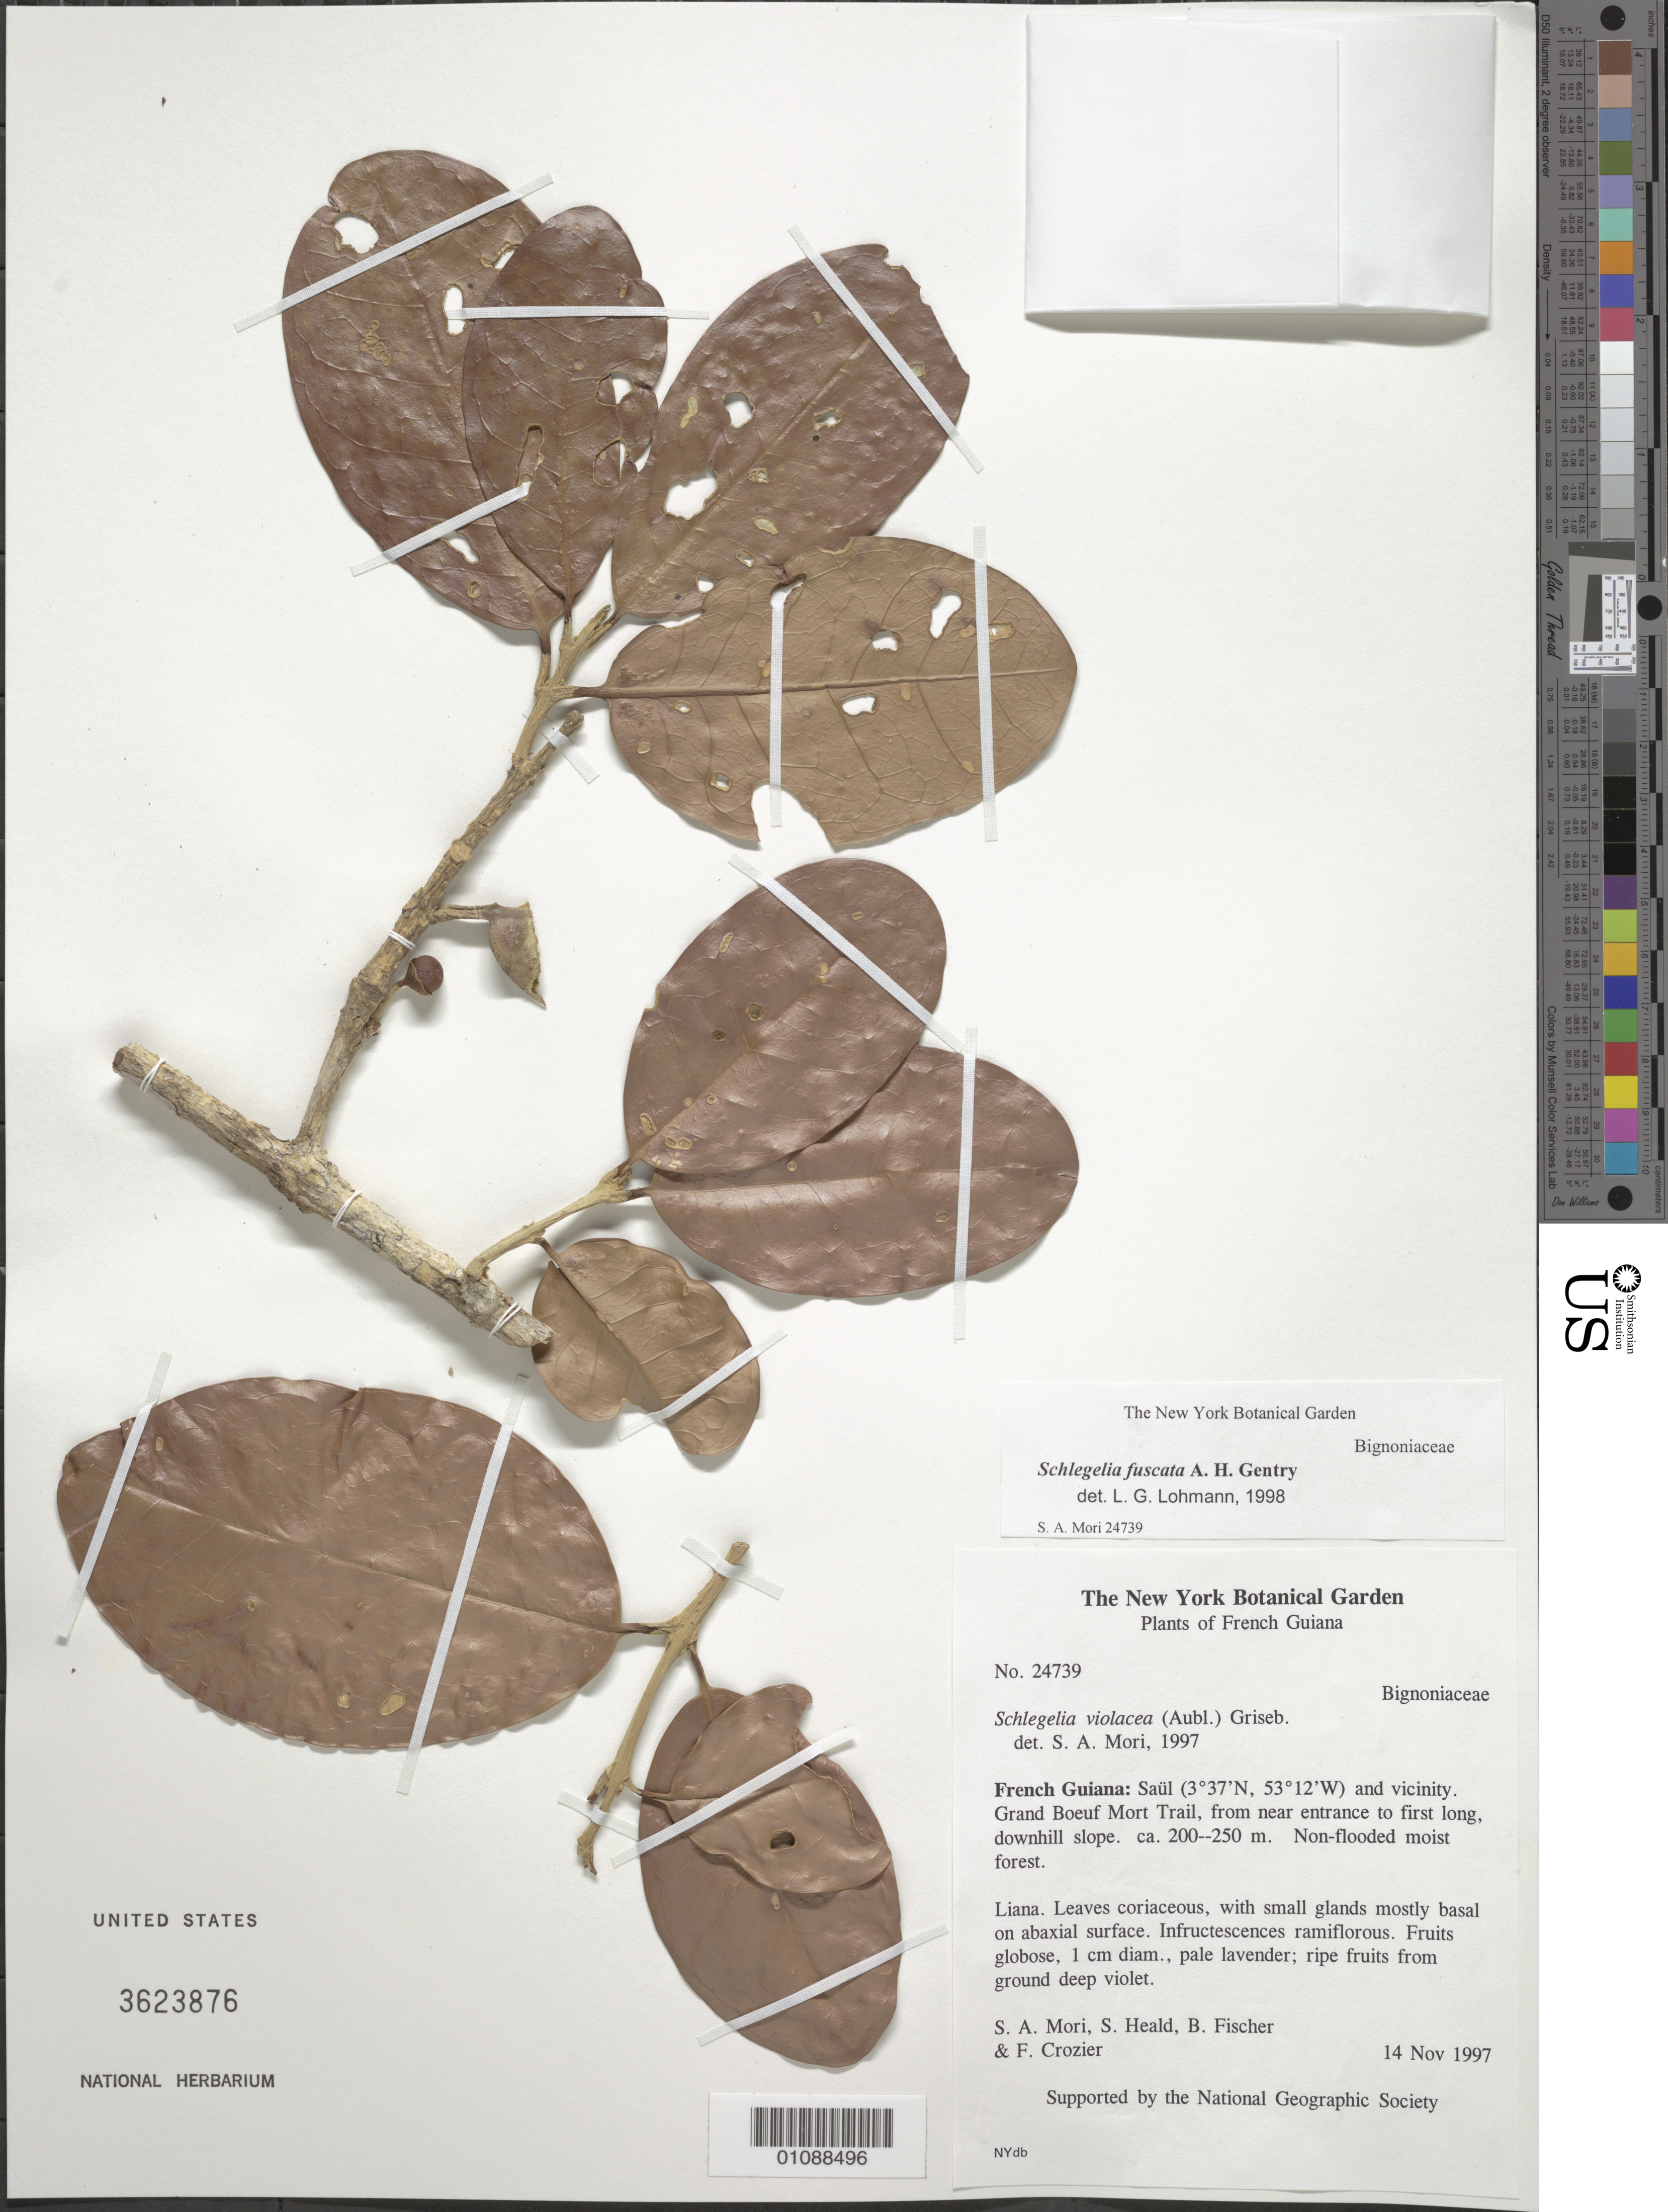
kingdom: Plantae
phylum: Tracheophyta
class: Magnoliopsida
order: Lamiales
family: Schlegeliaceae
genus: Schlegelia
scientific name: Schlegelia fuscata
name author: A.H. Gentry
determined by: Lohmann, L. G.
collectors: S. Mori, S. Heald, B. Fischer & B. Thiers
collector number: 24739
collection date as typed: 14-Nov-97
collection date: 1997-11-14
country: French Guiana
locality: Saül and vic., Grand Boeuf Mort Trail, from near entrance to trail to first long, downhill slope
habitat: Non-flooded moist forest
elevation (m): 200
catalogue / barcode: US 3623876